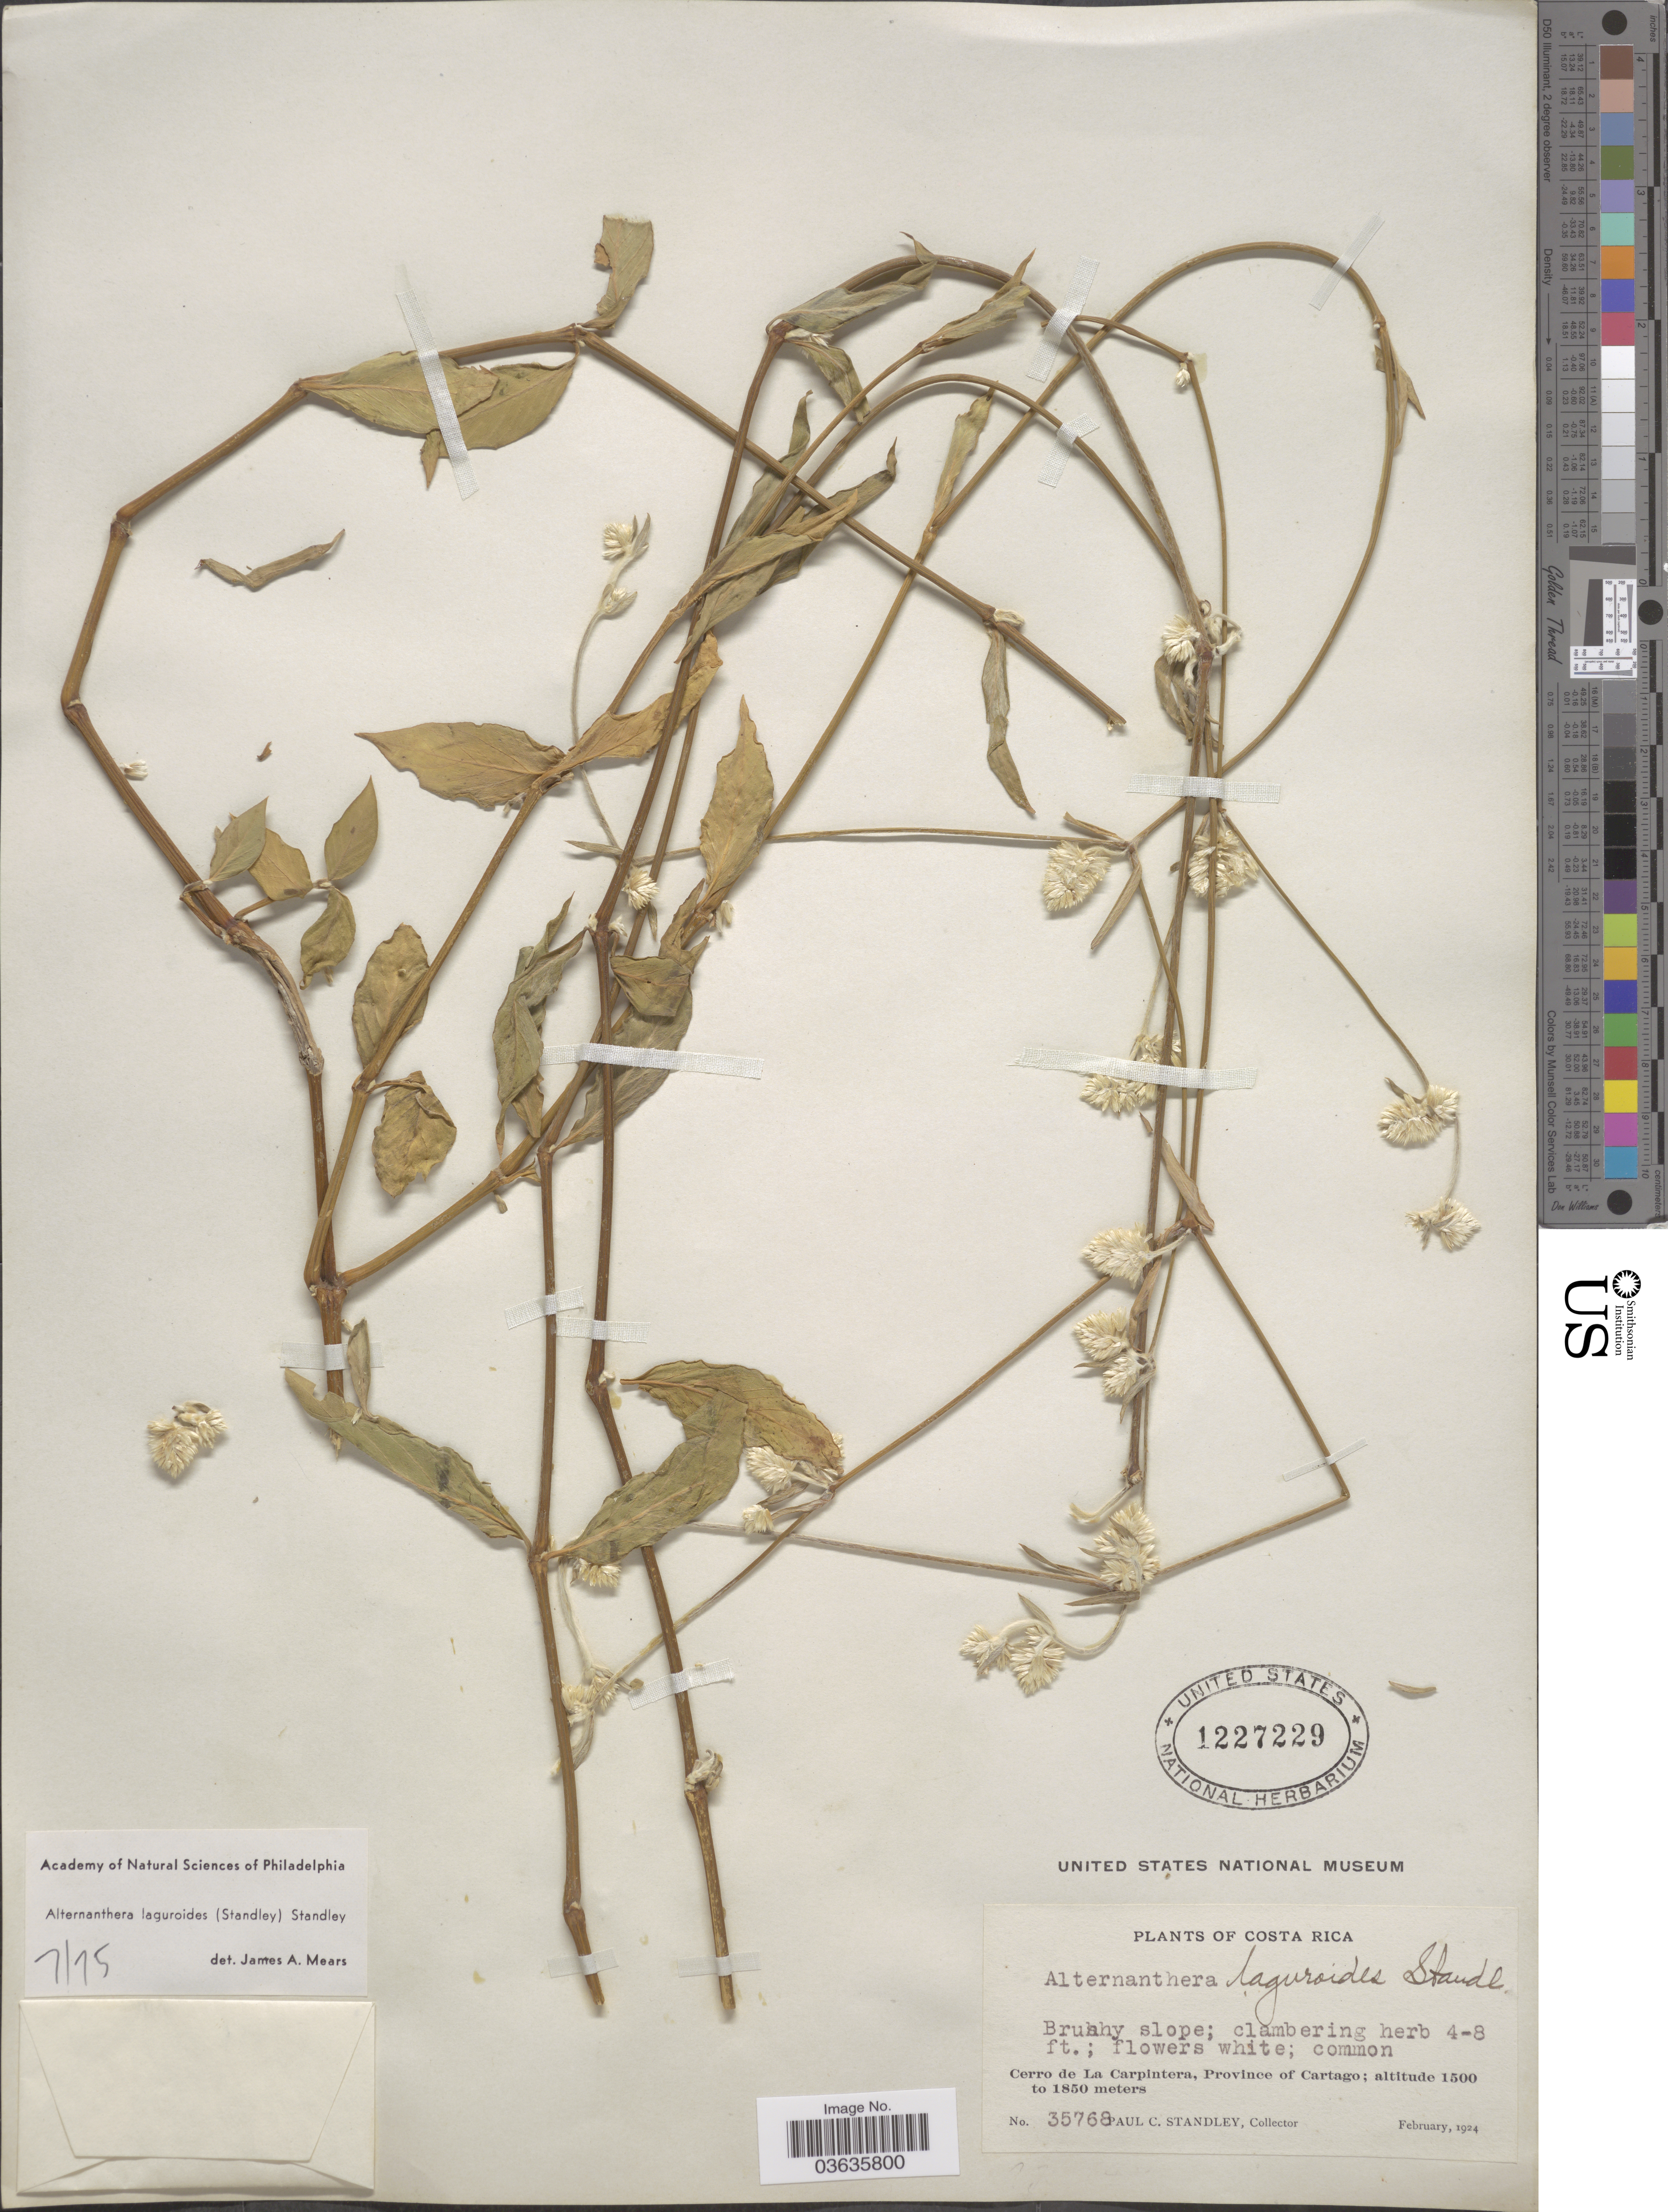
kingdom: Plantae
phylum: Tracheophyta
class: Magnoliopsida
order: Caryophyllales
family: Amaranthaceae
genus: Alternanthera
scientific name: Alternanthera laguroides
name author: (Standl.) Standl.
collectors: P. C. Standley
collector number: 35768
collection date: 1924-02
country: Costa Rica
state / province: Cartago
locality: Cerro de La Carpintera.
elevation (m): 1500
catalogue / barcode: US 1227229